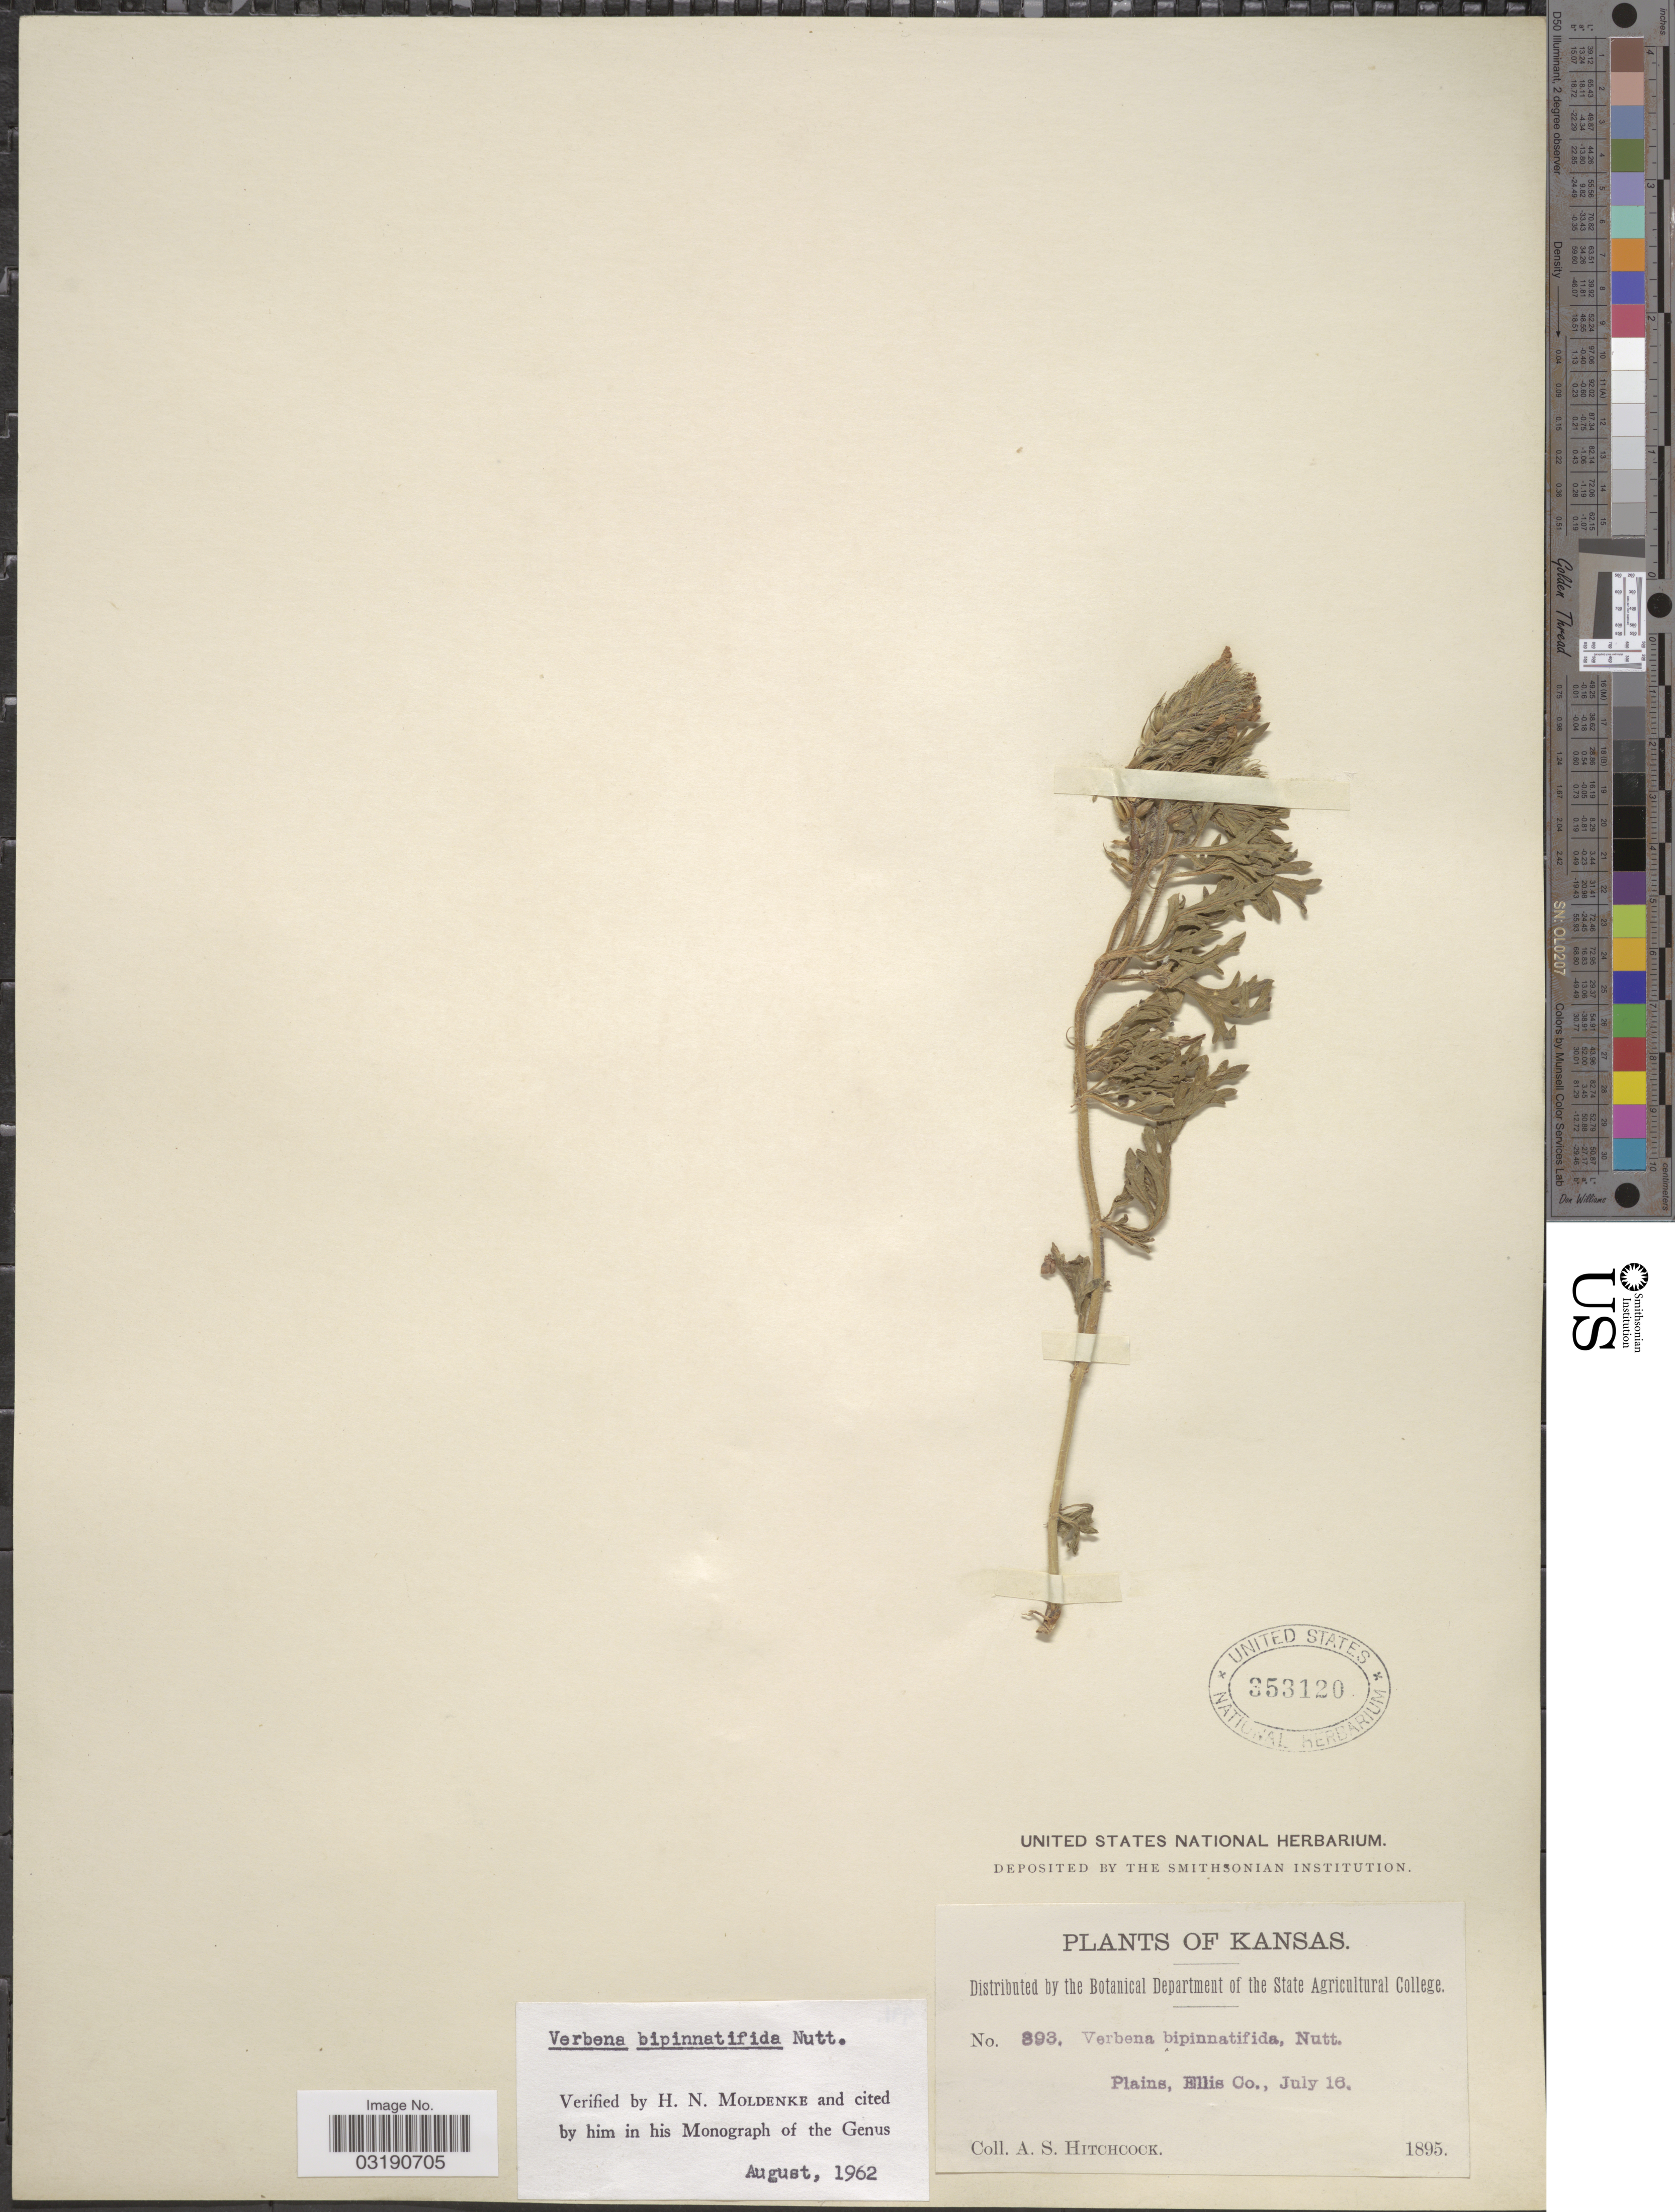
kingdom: Plantae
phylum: Tracheophyta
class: Magnoliopsida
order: Lamiales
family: Verbenaceae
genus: Verbena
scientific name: Verbena bipinnatifida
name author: (Schauer) Nutt.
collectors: A. S. Hitchcock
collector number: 893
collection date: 1895-07-16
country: United States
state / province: Kansas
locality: Ellis Co.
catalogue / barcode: US 353120